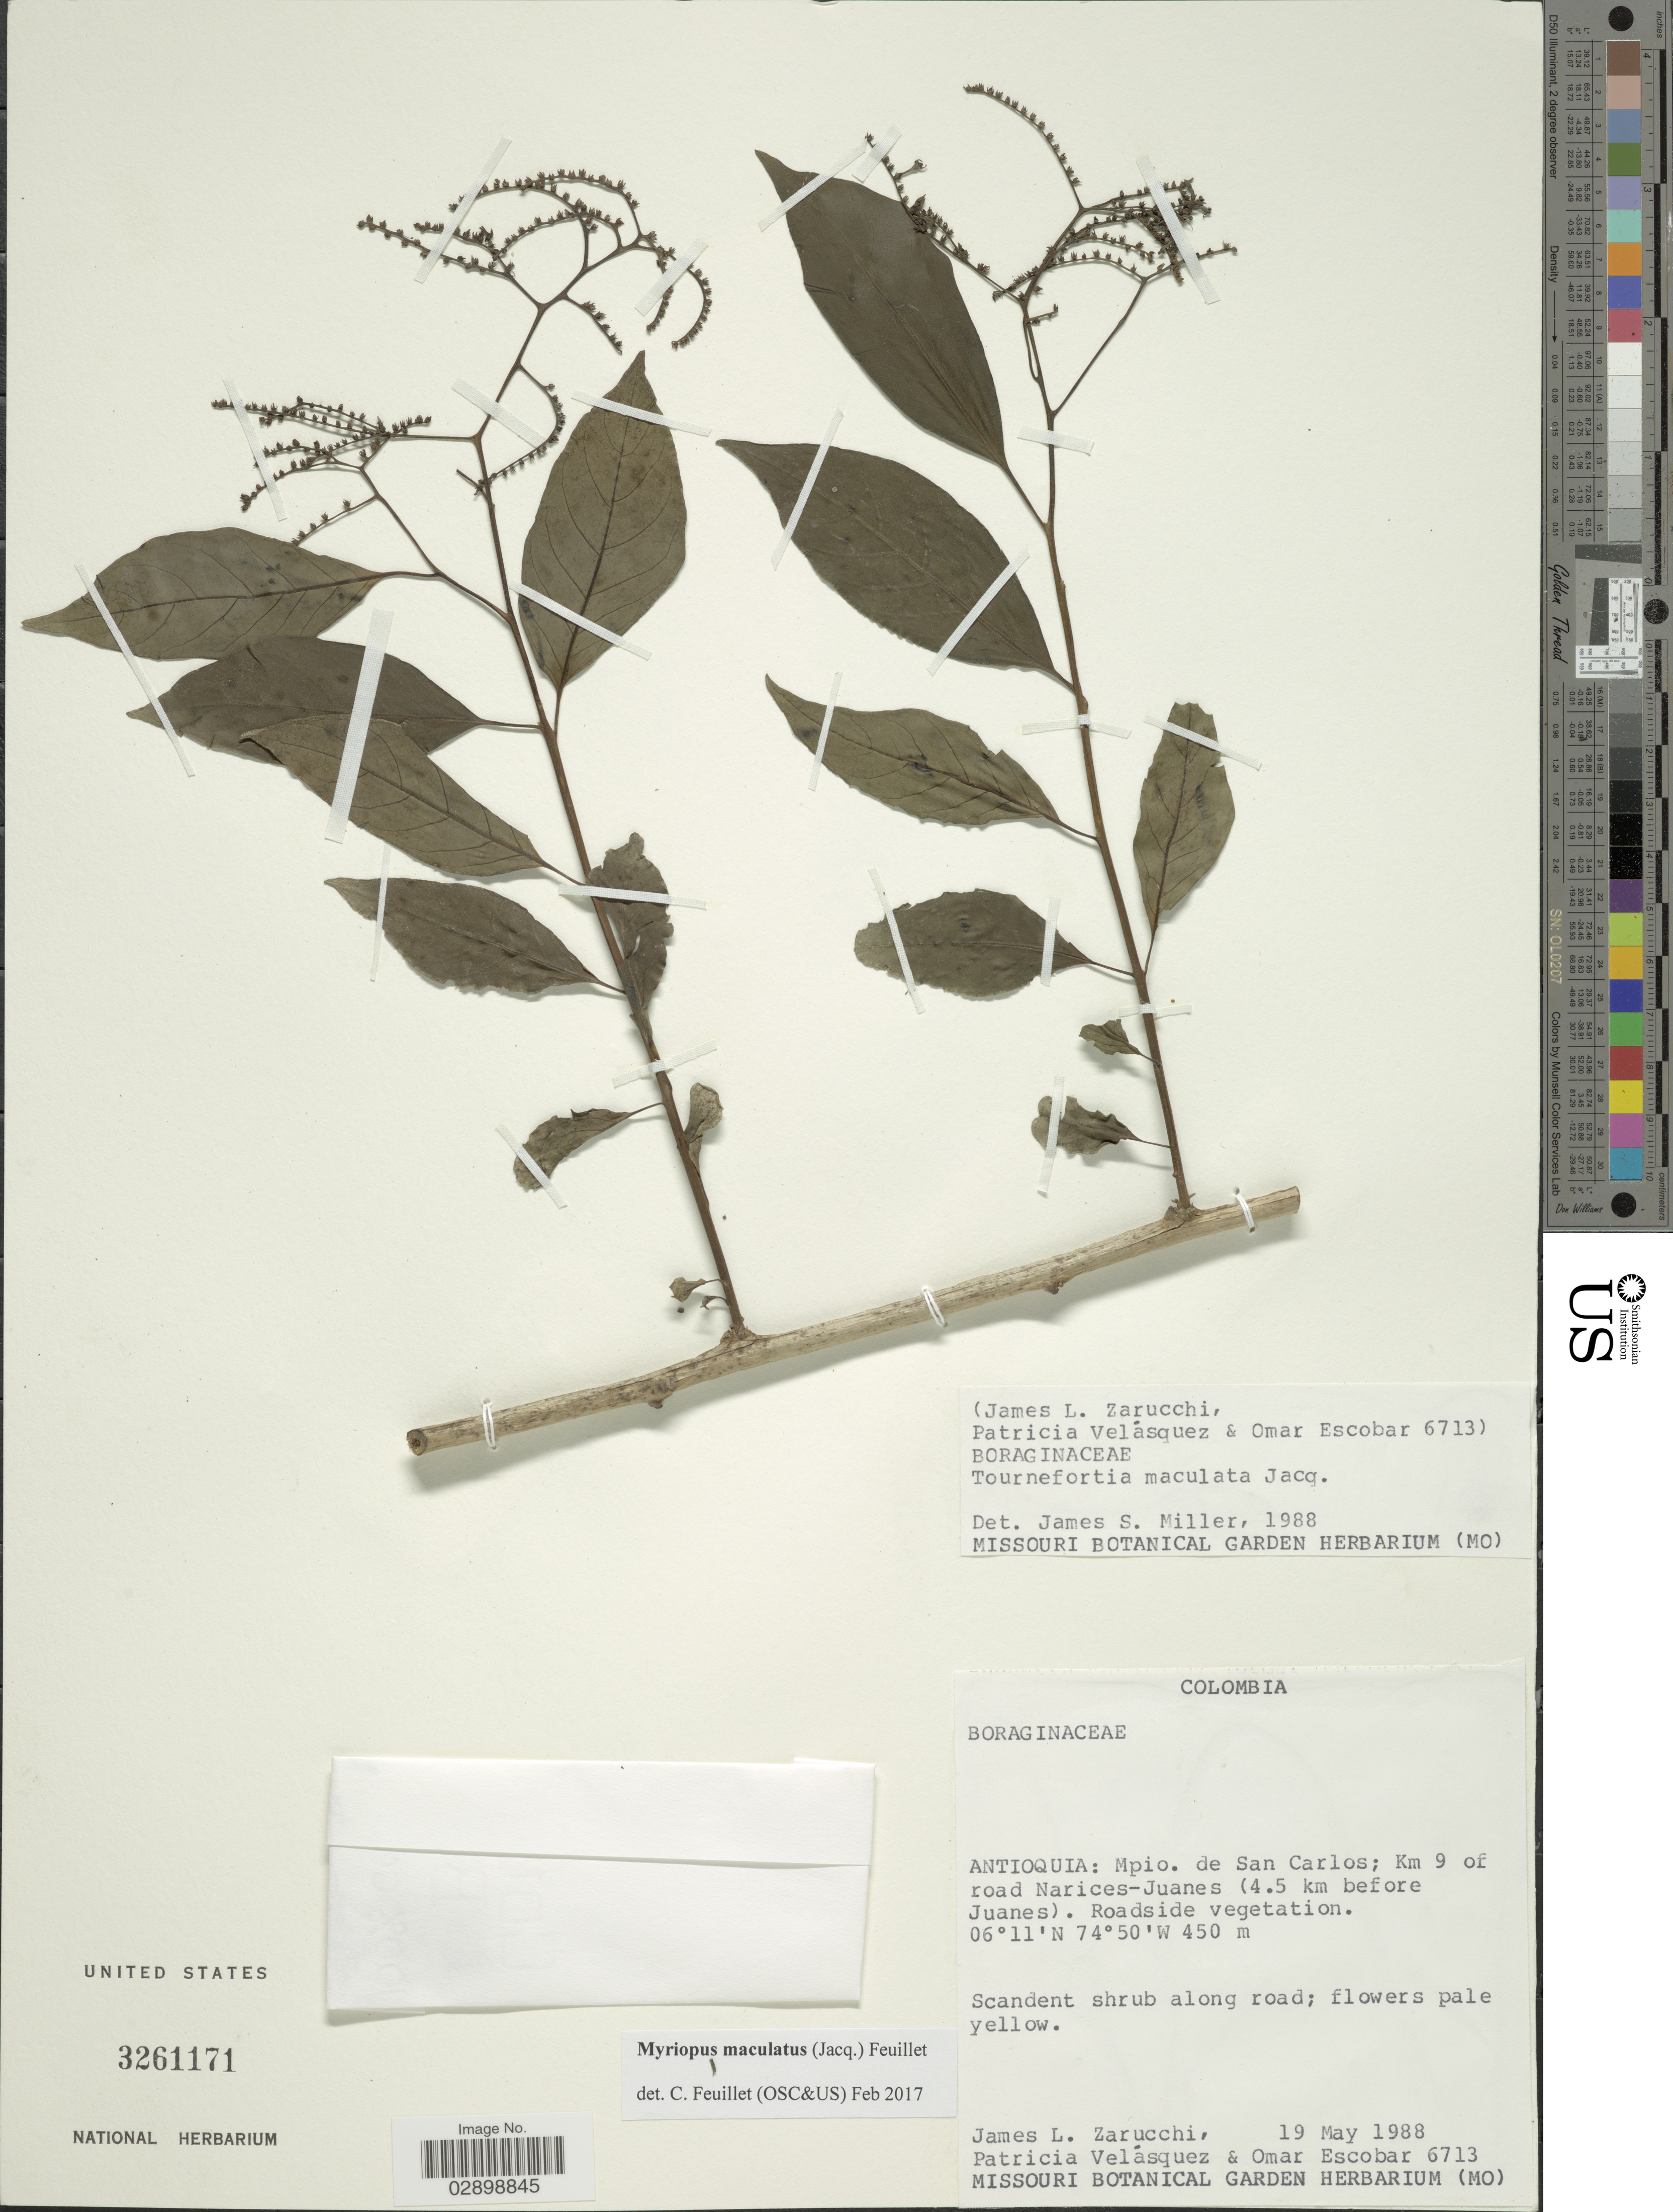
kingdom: Plantae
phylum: Tracheophyta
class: Magnoliopsida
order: Boraginales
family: Heliotropiaceae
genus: Myriopus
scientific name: Myriopus maculatus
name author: (Jacq.) Feuillet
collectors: J. L. Zarucchi, P. Velasquez & O. D. Escobar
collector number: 6713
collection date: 1988-05-19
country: Colombia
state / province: Antioquia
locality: Mpio. de San Carlos; Km 9 of road Narices-Juanes (4.5 km before Juanes).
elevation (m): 450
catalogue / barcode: US 3261171